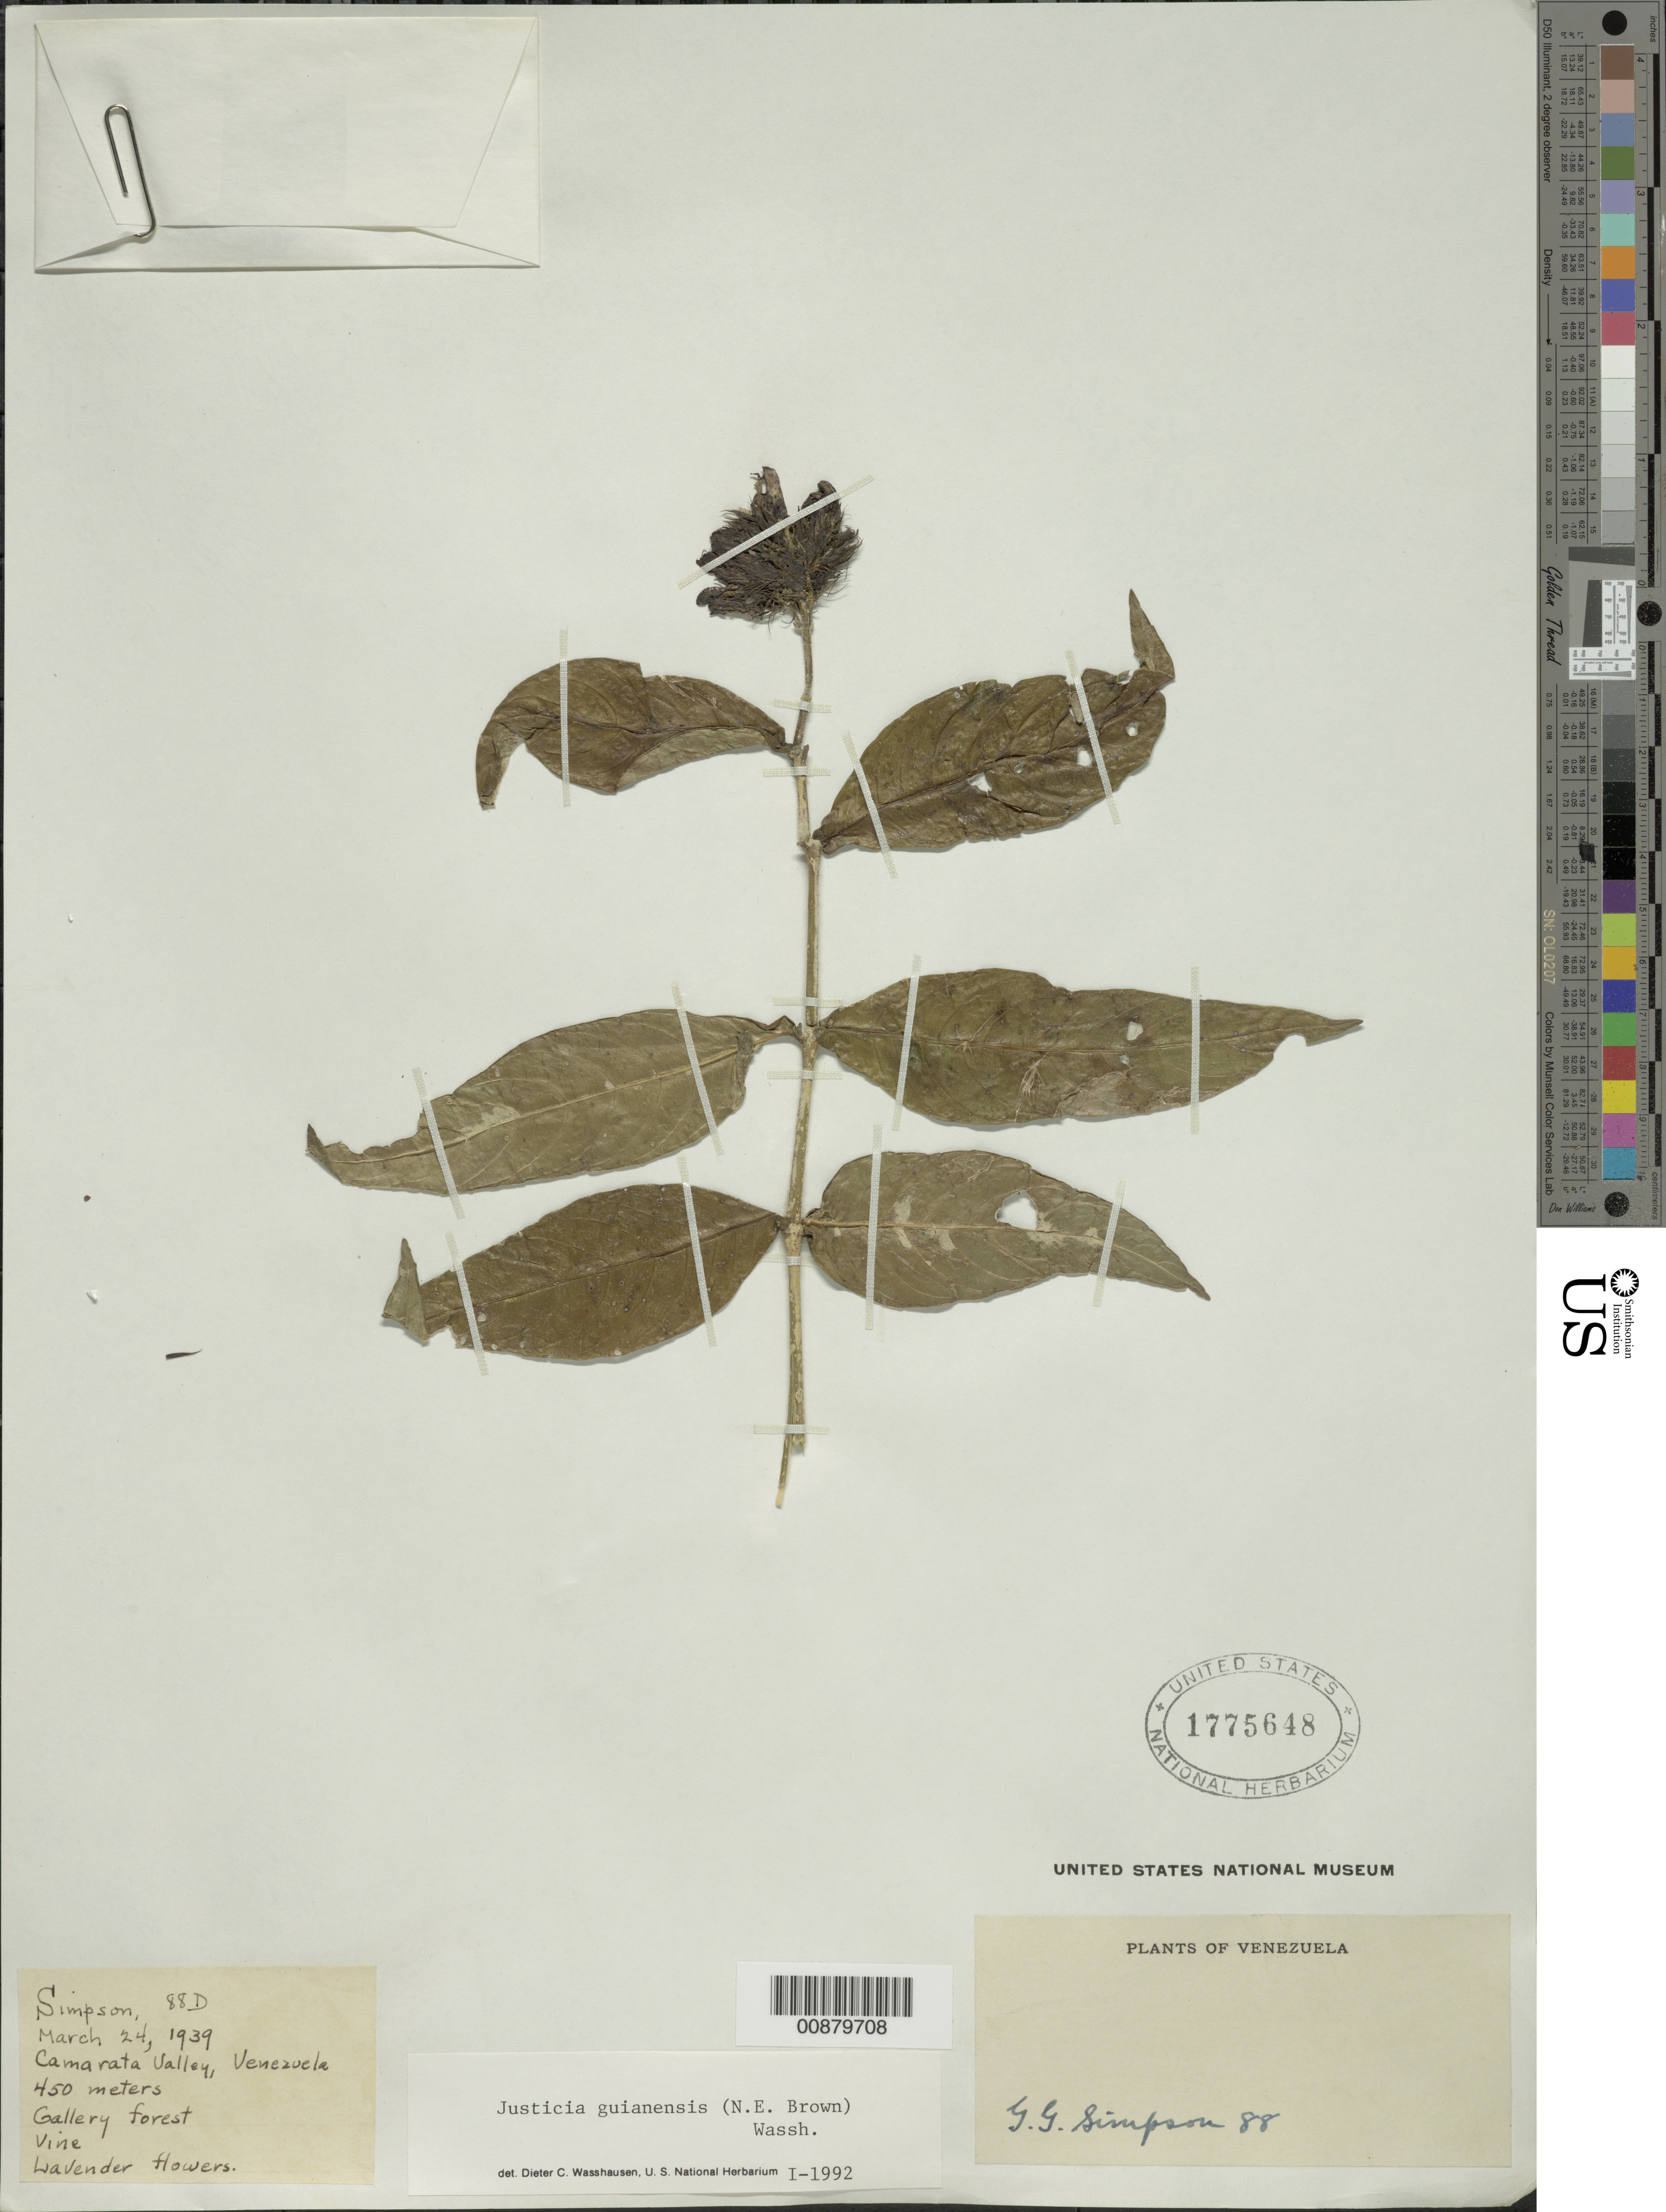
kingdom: Plantae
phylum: Tracheophyta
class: Magnoliopsida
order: Lamiales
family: Acanthaceae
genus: Justicia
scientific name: Justicia guianensis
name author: (N.E. Br.) Wassh.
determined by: Wasshausen, Dieter C., (BOT), Smithsonian Institution - National Museum of Natural History (UNITED STATES)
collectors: G. Simpson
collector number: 88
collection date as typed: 24-Mar-39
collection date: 1939-03-24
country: Venezuela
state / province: Bolívar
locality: Camarata Valley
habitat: Gallery forest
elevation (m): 450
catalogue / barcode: US 1775648